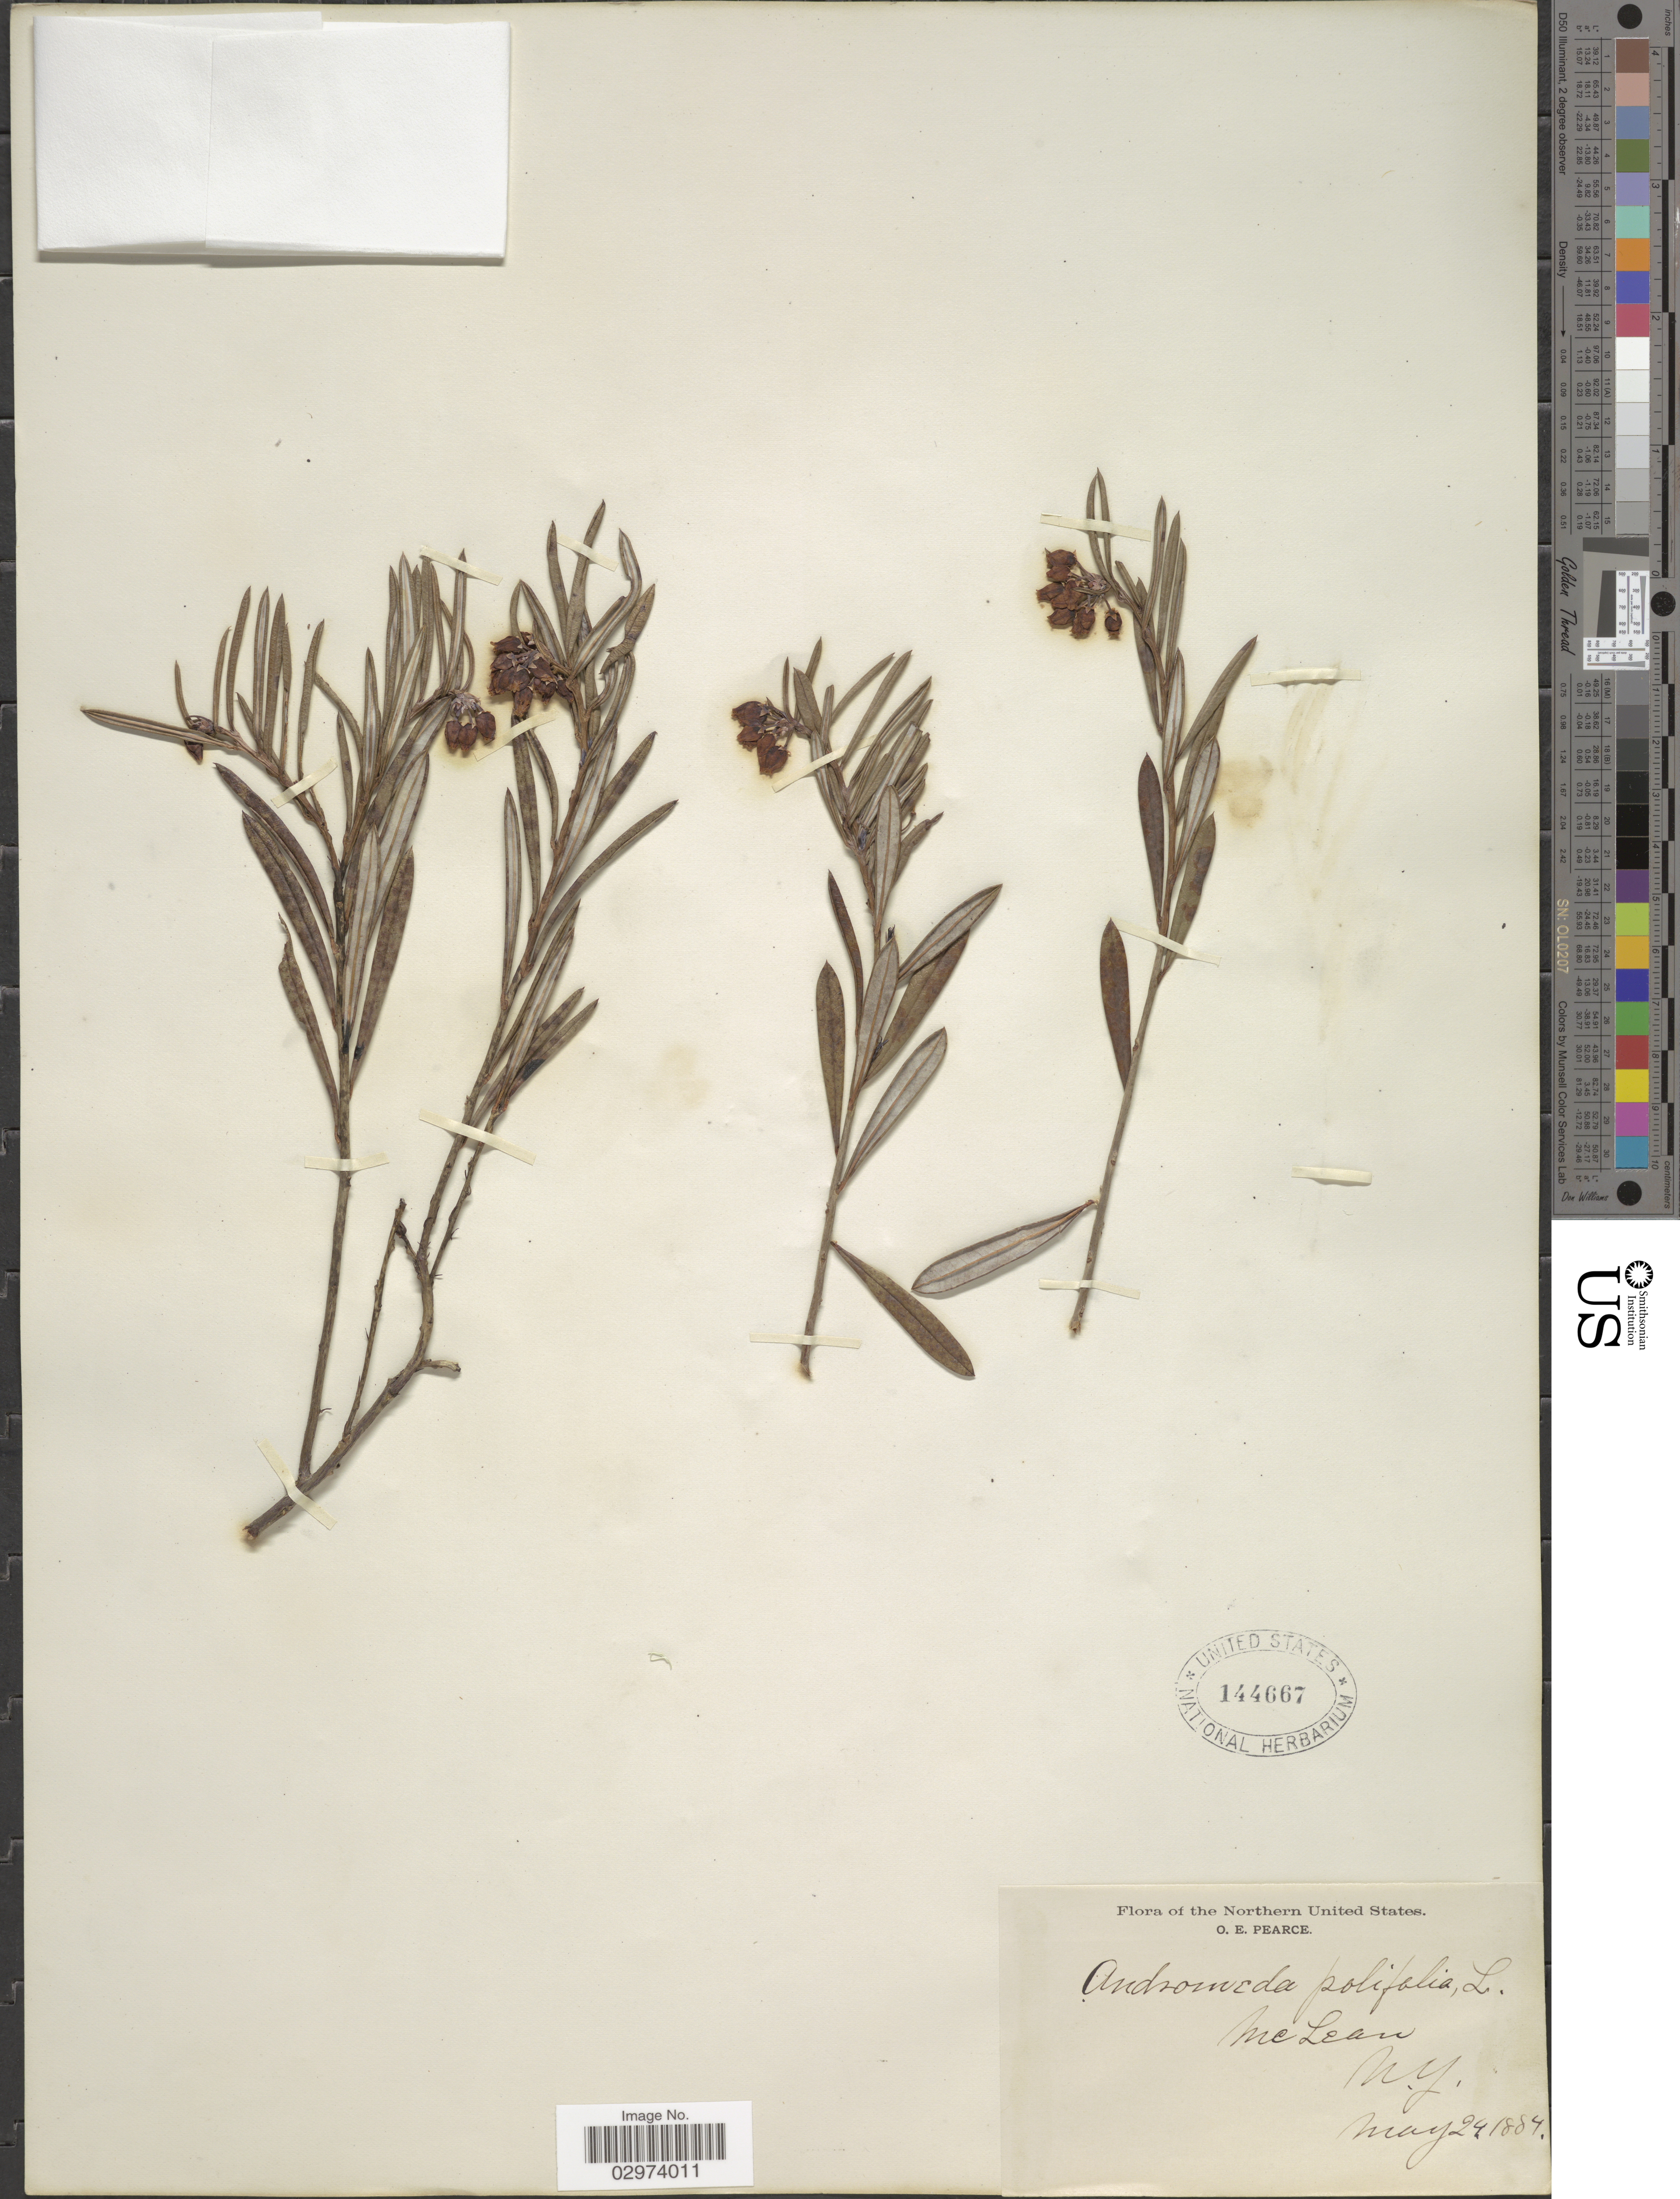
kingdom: Plantae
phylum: Tracheophyta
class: Magnoliopsida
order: Ericales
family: Ericaceae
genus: Andromeda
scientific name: Andromeda polifolia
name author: L.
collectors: O. E. Pearce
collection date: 1884-05-24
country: United States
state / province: New York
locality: Northern United States. McLean, N.Y.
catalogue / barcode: US 144667